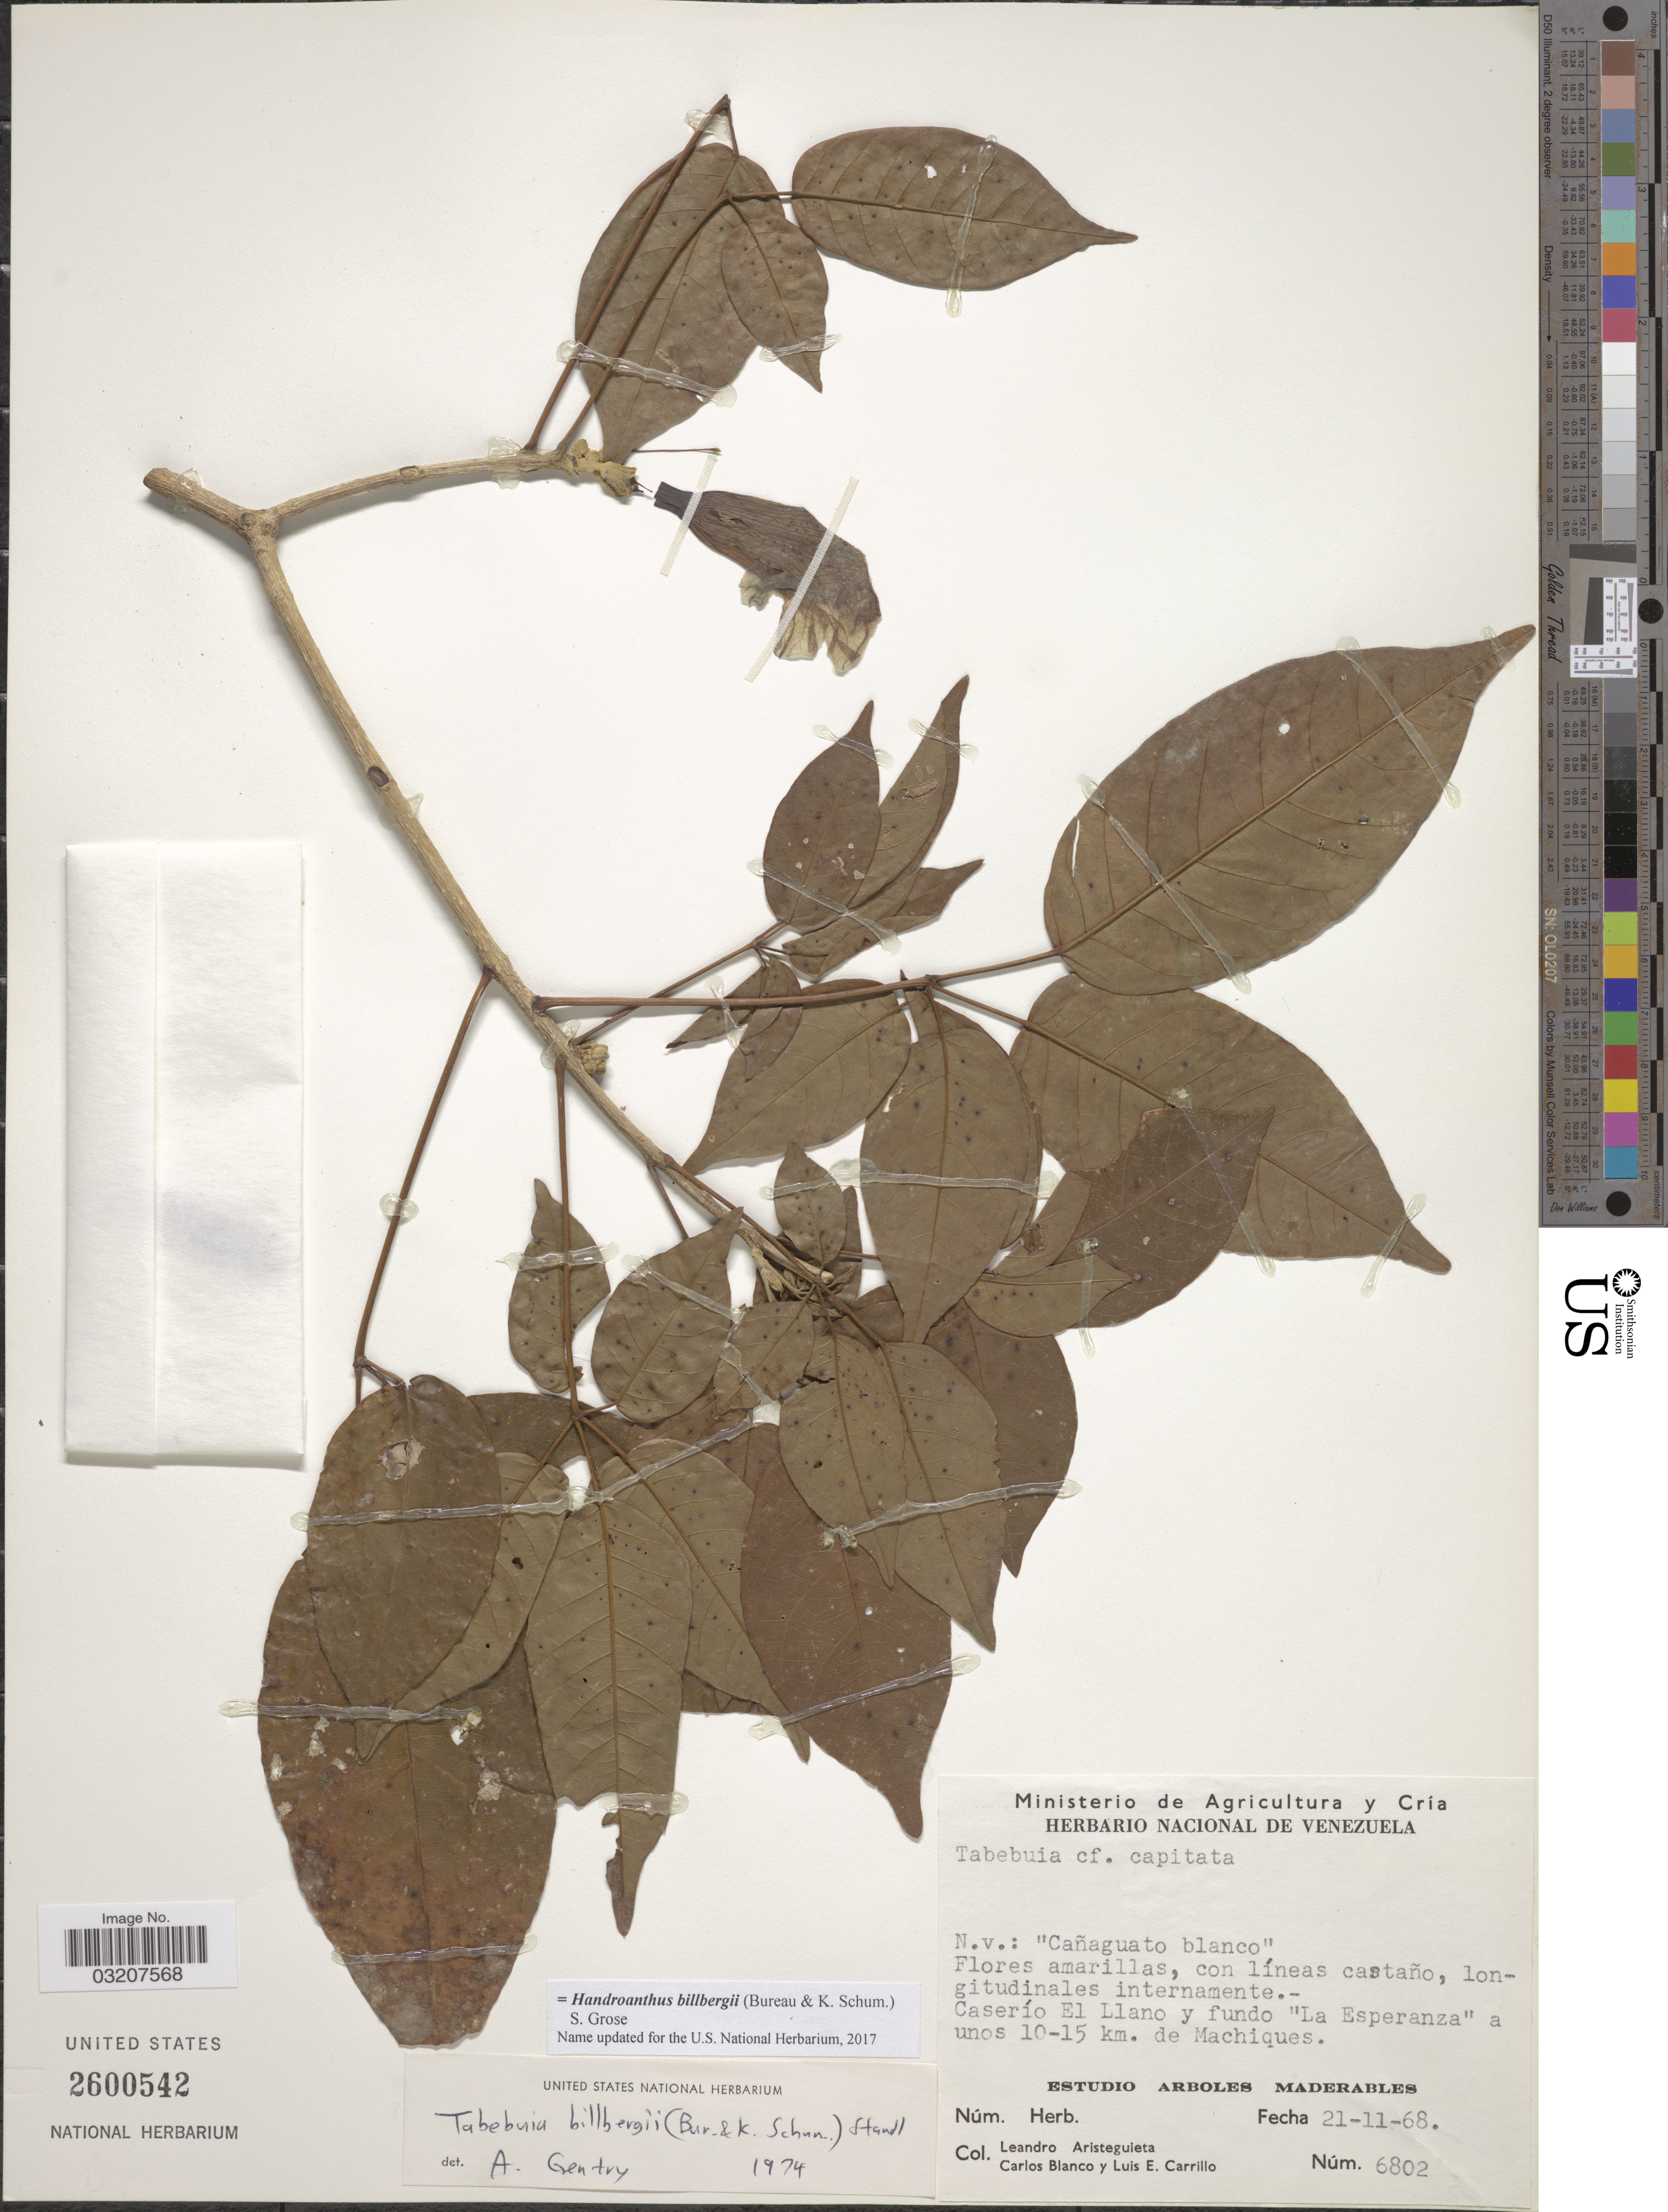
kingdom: Plantae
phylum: Tracheophyta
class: Magnoliopsida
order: Lamiales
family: Bignoniaceae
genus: Handroanthus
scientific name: Handroanthus billbergii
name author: (Bureau & K. Schum.) S.O. Grose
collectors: L. Aristeguieta, C. Blanco & L. Carrillo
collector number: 6802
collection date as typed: Transcribed d/m/y: 21/11/68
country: Venezuela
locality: Caserío El Llano y fundo "La Esperanza" a unos 10-15 km. de Machiques.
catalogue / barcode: US 2600542